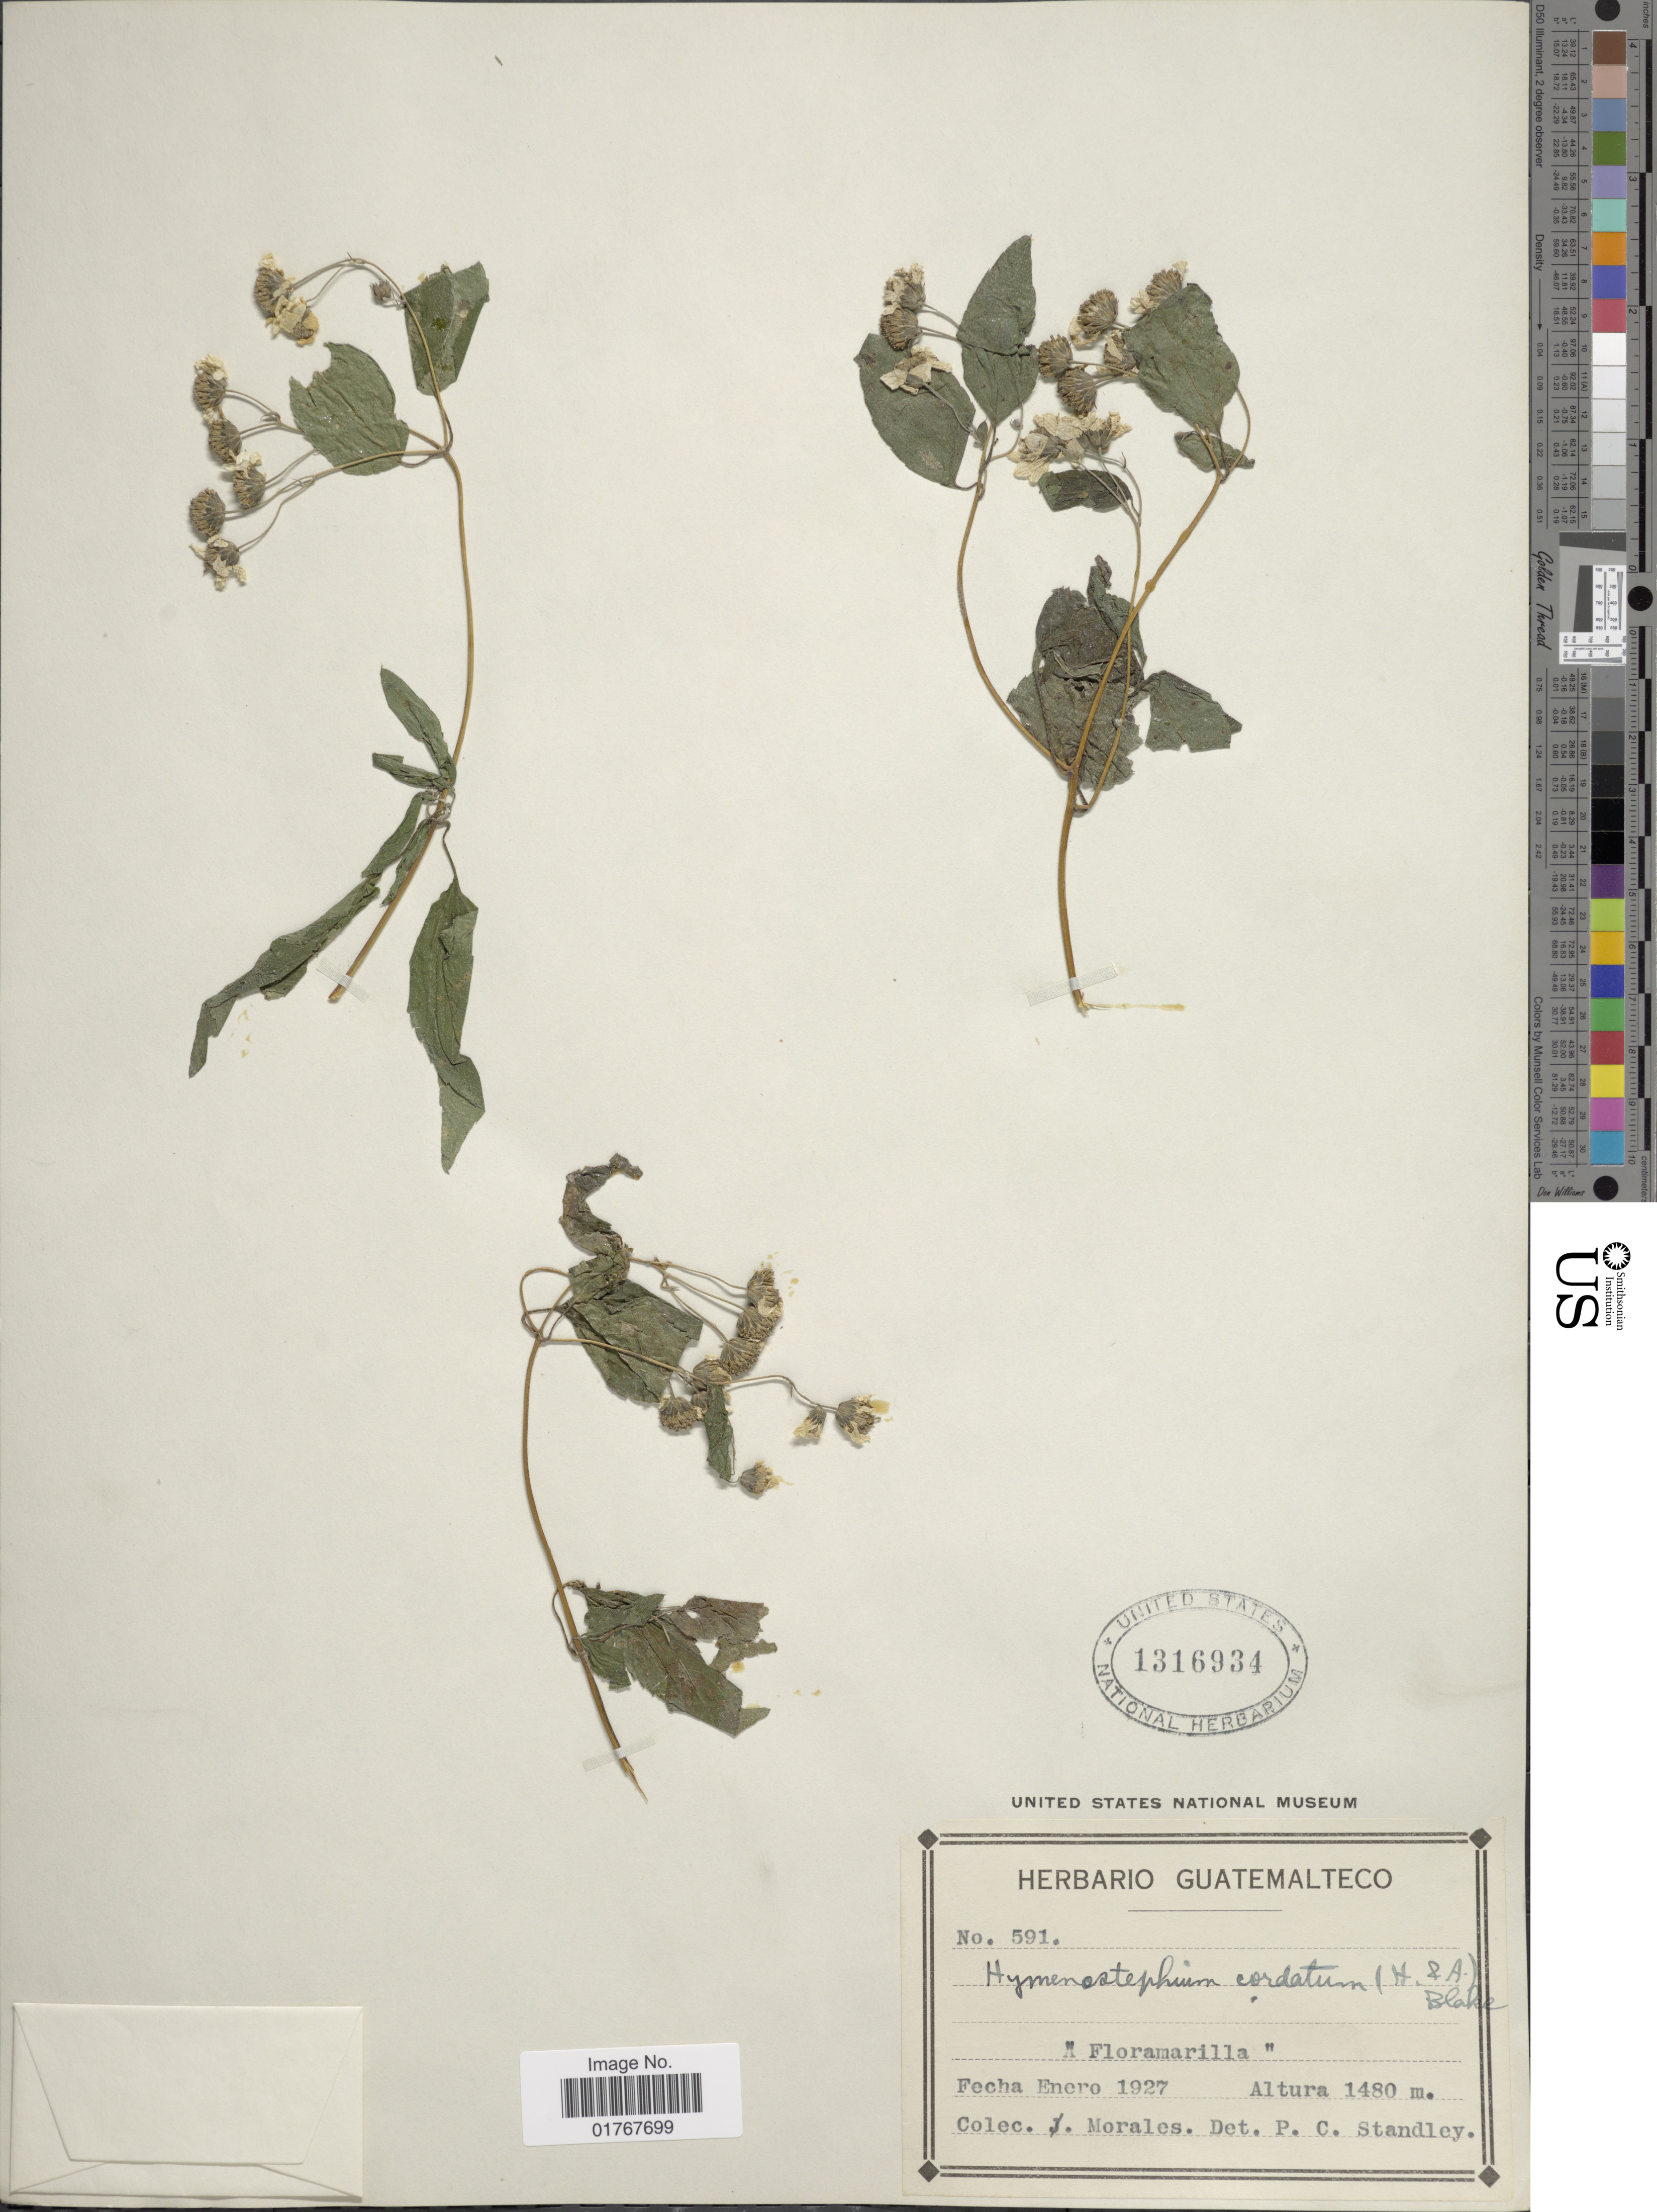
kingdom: Plantae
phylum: Tracheophyta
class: Magnoliopsida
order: Asterales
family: Asteraceae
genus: Viguiera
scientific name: Viguiera cordata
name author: (Hook. & Arn.) D'Arcy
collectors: -. Morales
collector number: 591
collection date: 1927-01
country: Guatemala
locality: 'Floramarilla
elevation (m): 1480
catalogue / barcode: US 1316934